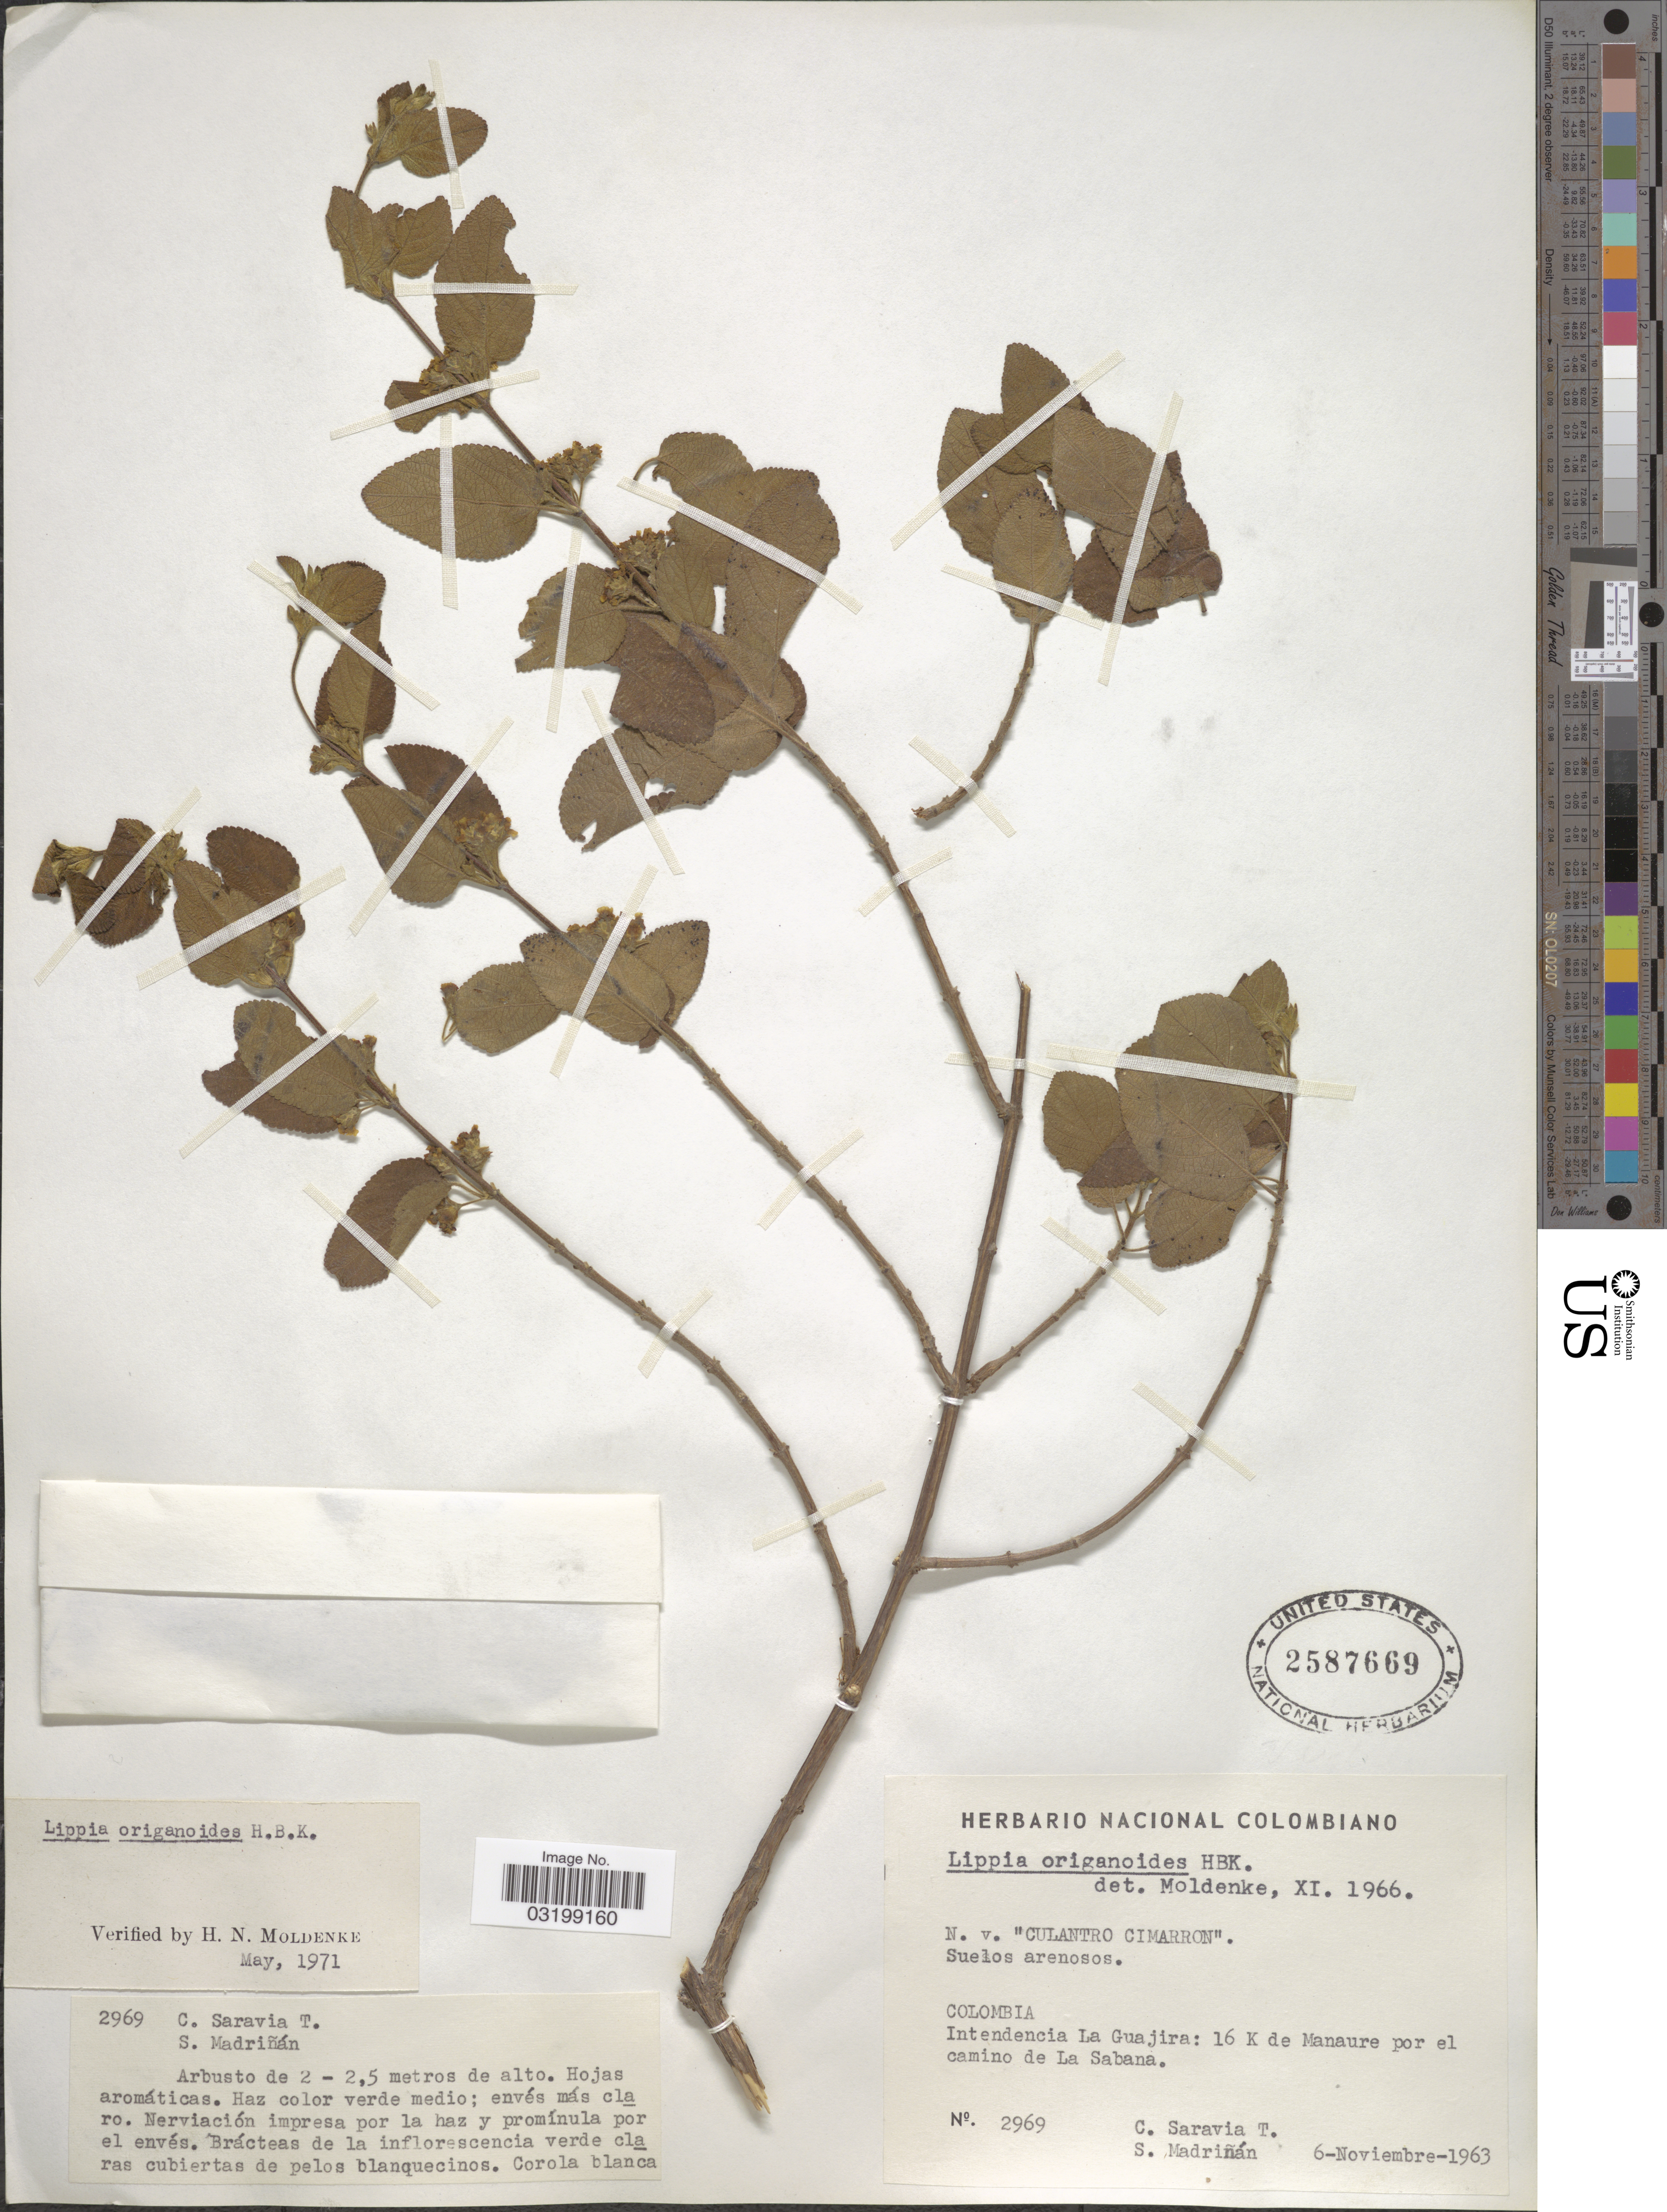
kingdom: Plantae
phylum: Tracheophyta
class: Magnoliopsida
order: Lamiales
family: Verbenaceae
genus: Lippia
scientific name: Lippia origanoides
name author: Kunth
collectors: C. Saravia T. & S. Madriñán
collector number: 2969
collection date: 1963-11-06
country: Colombia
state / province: La Guajira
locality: Intendencia La Guajira: 16 K de Manaure por el camino de La Sabana.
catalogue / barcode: US 2587669